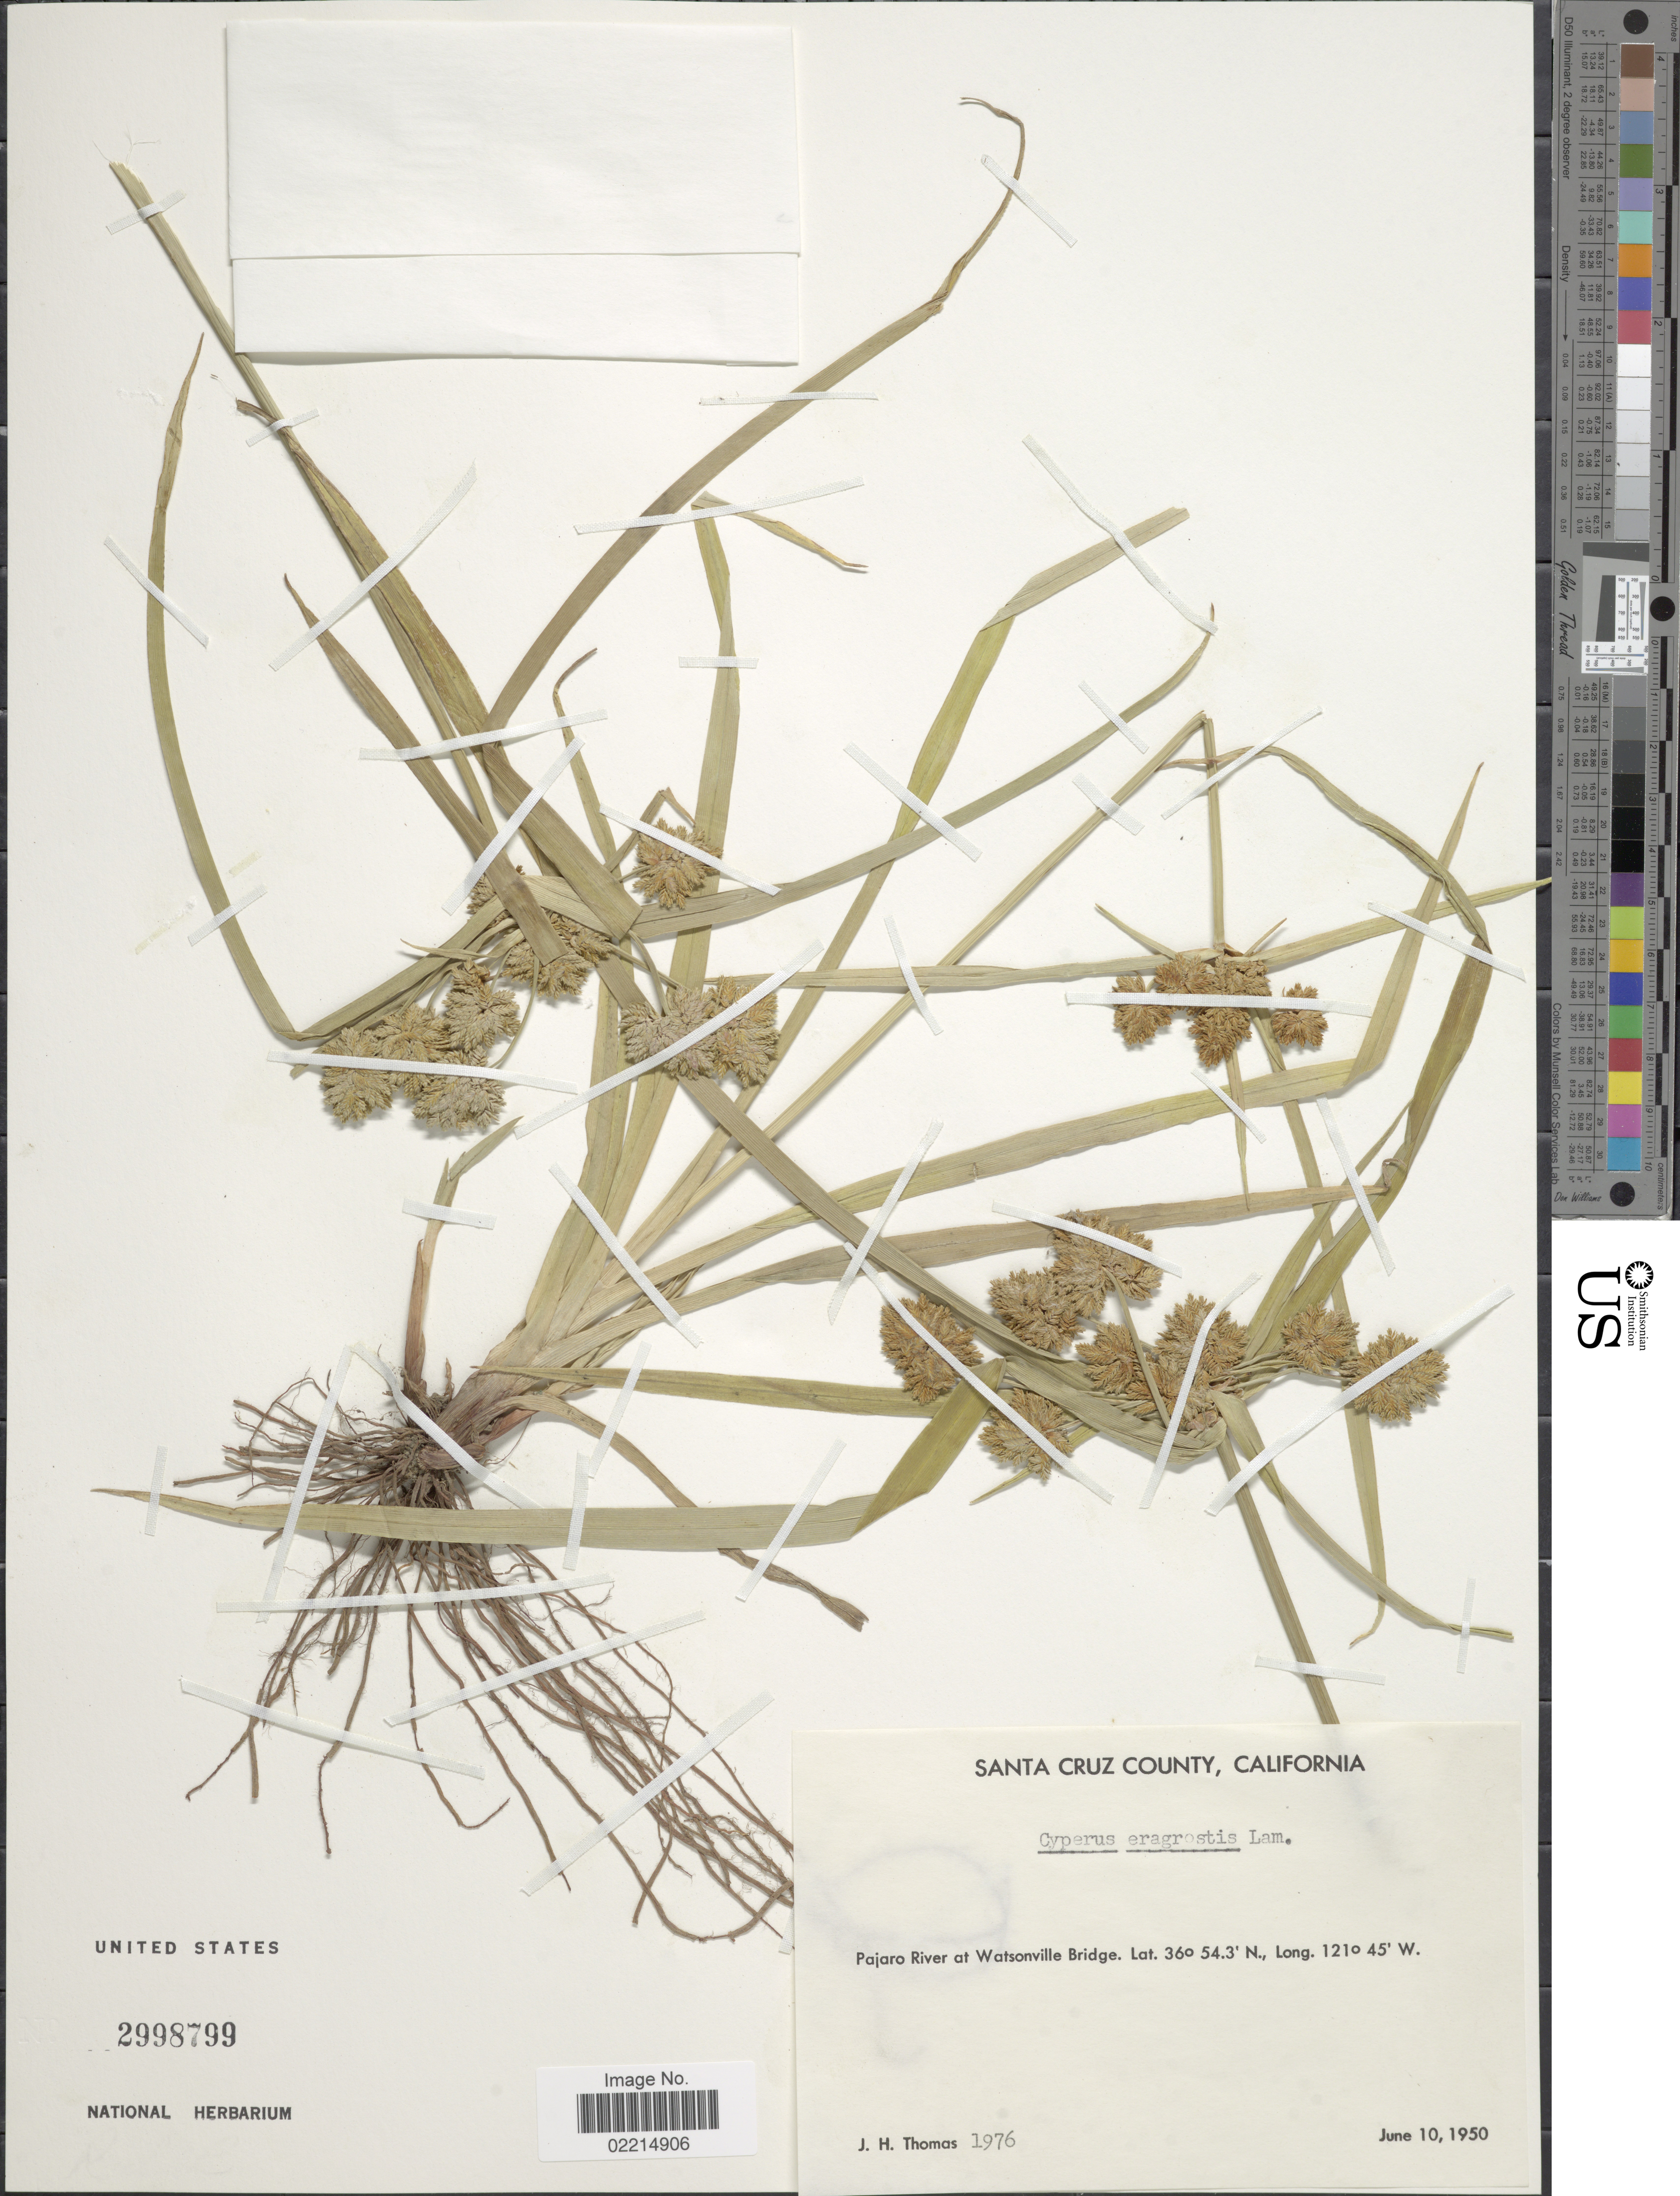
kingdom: Plantae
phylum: Tracheophyta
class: Liliopsida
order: Poales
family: Cyperaceae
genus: Cyperus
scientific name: Cyperus eragrostis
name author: Lam.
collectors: J. H. Thomas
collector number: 1976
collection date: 1950-06-10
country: United States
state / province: California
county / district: Santa Cruz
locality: Santa Cruz County, Pajaro River at Watsonville Bridge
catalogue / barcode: US 2998799